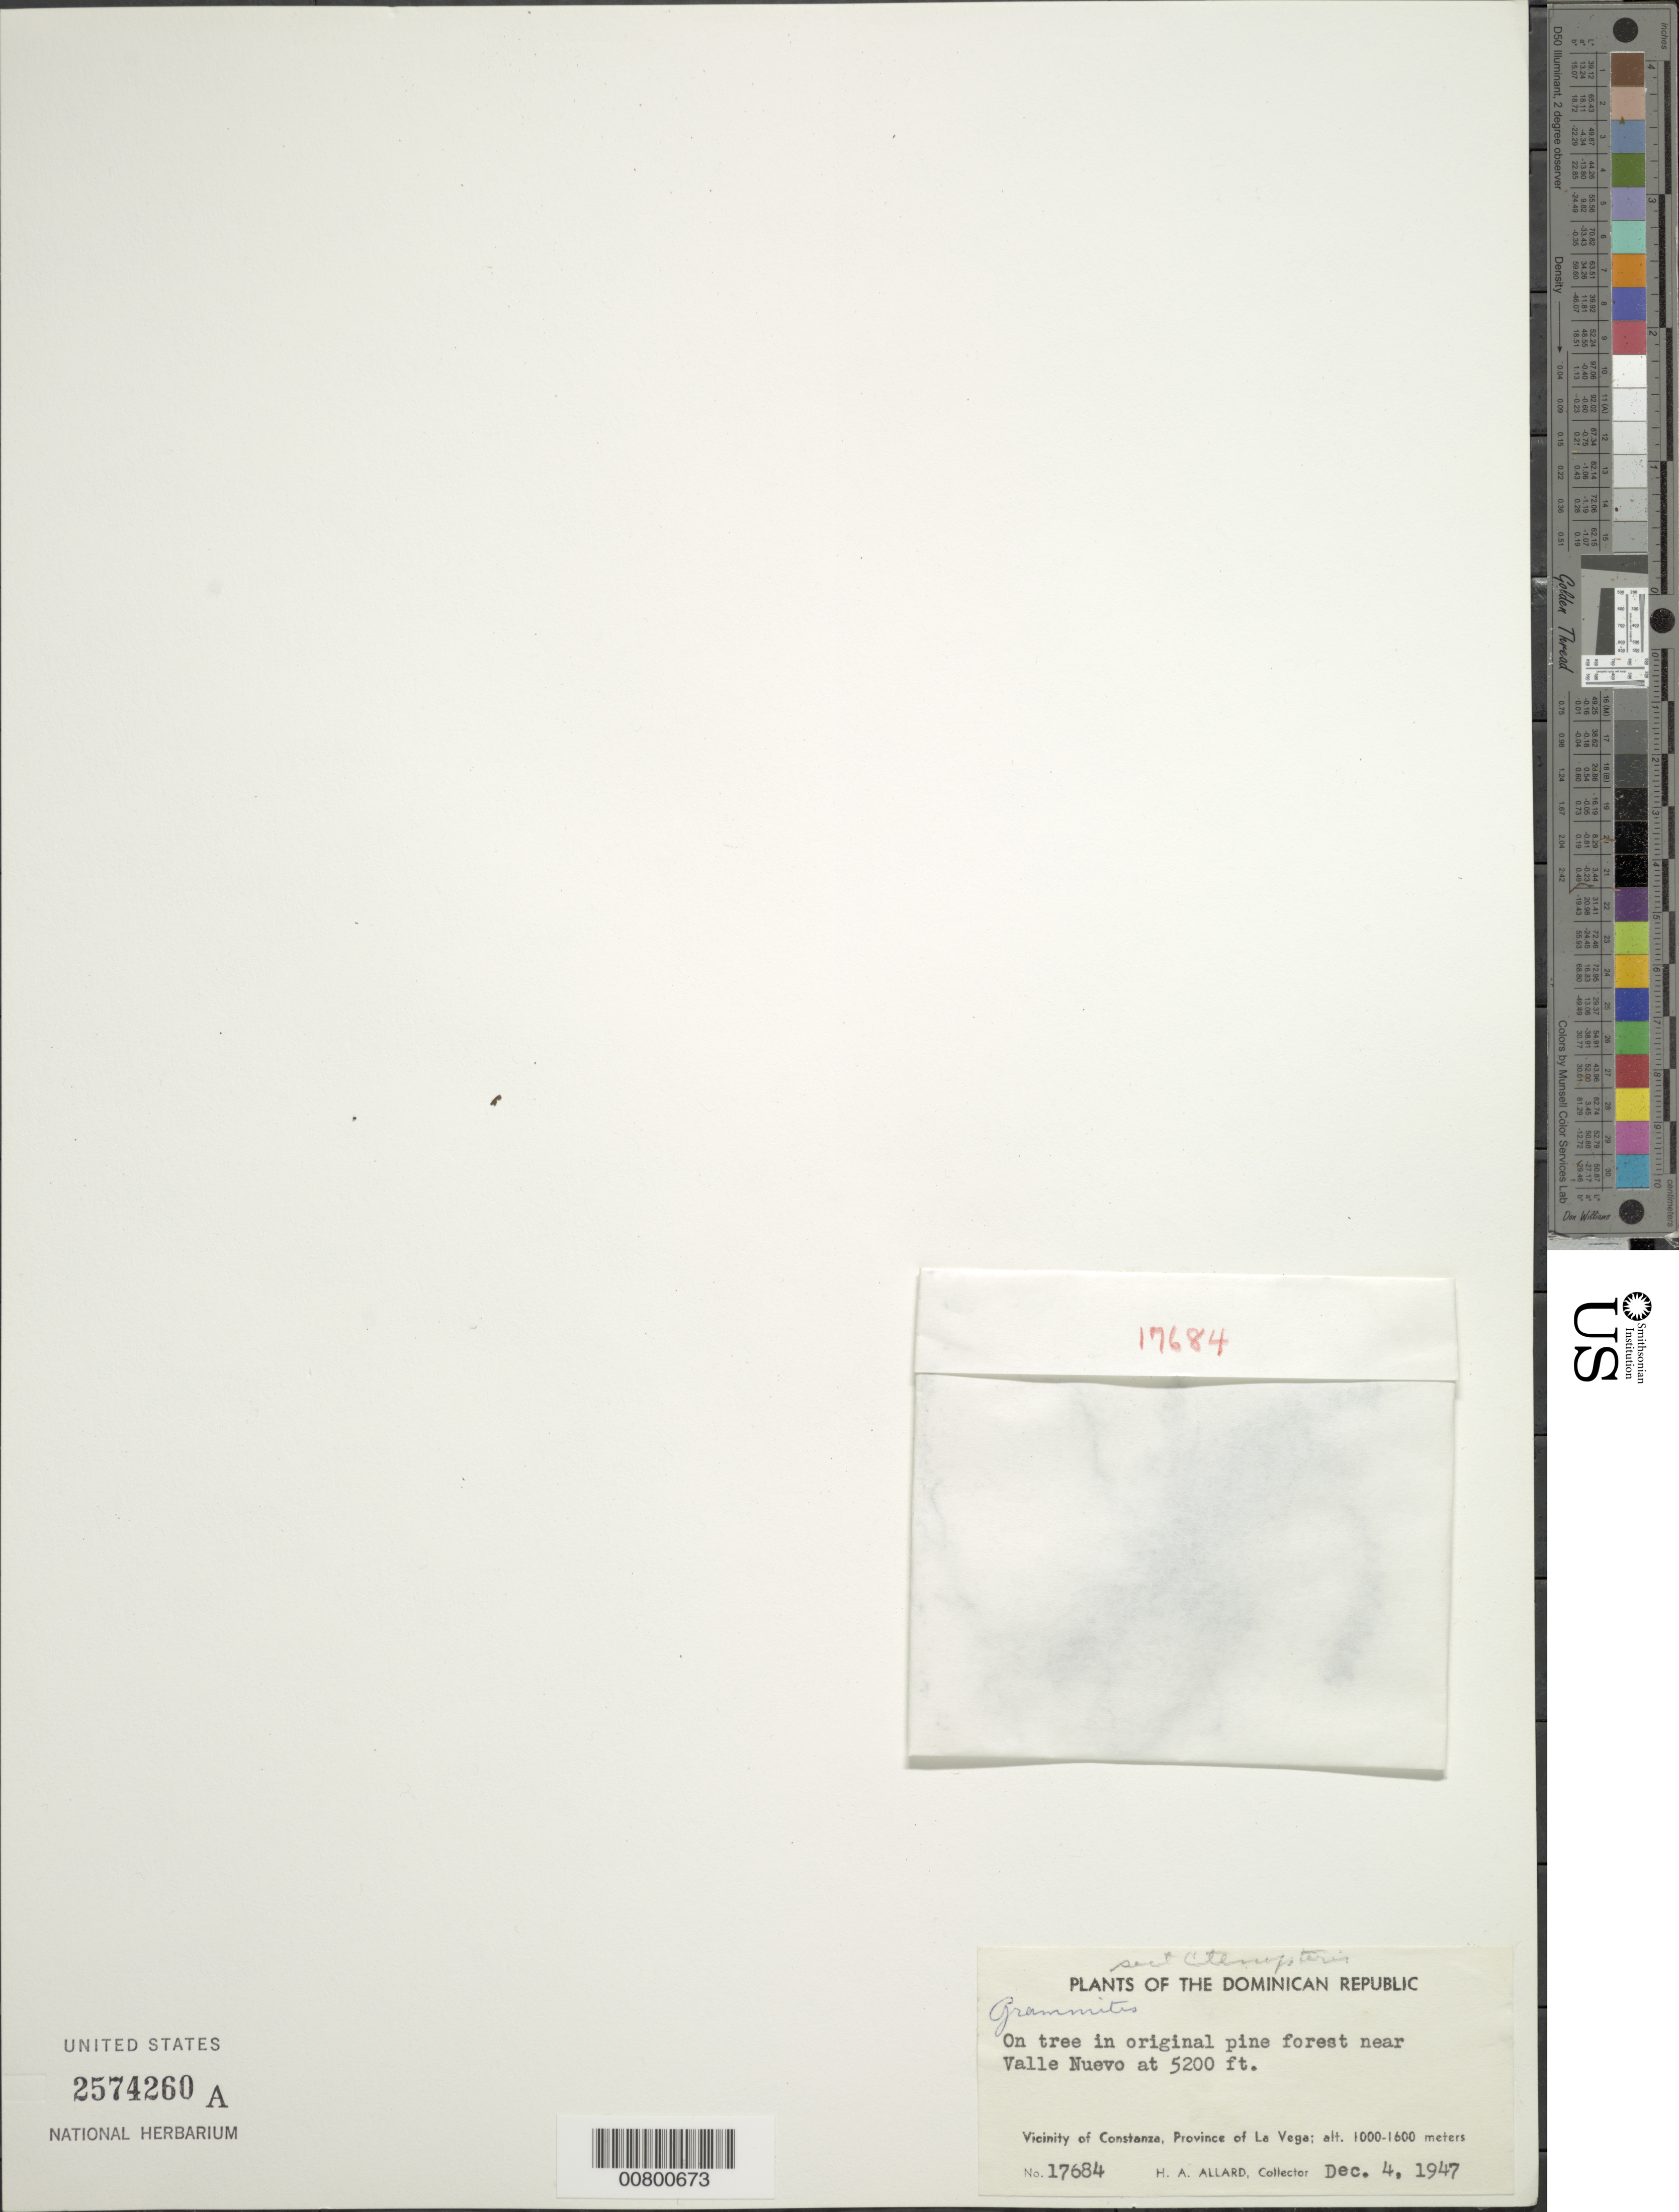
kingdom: Plantae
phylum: Tracheophyta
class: Polypodiopsida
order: Polypodiales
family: Polypodiaceae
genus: Grammitis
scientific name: Grammitis sp.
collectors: H. A. Allard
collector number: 17684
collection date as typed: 04 Dec 1947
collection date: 1947-12-04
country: Dominican Republic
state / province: La Vega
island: Hispaniola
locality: Valle Nuevo, Constanza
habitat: Original pine forest, on tree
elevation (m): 1585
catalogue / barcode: US 2574260A